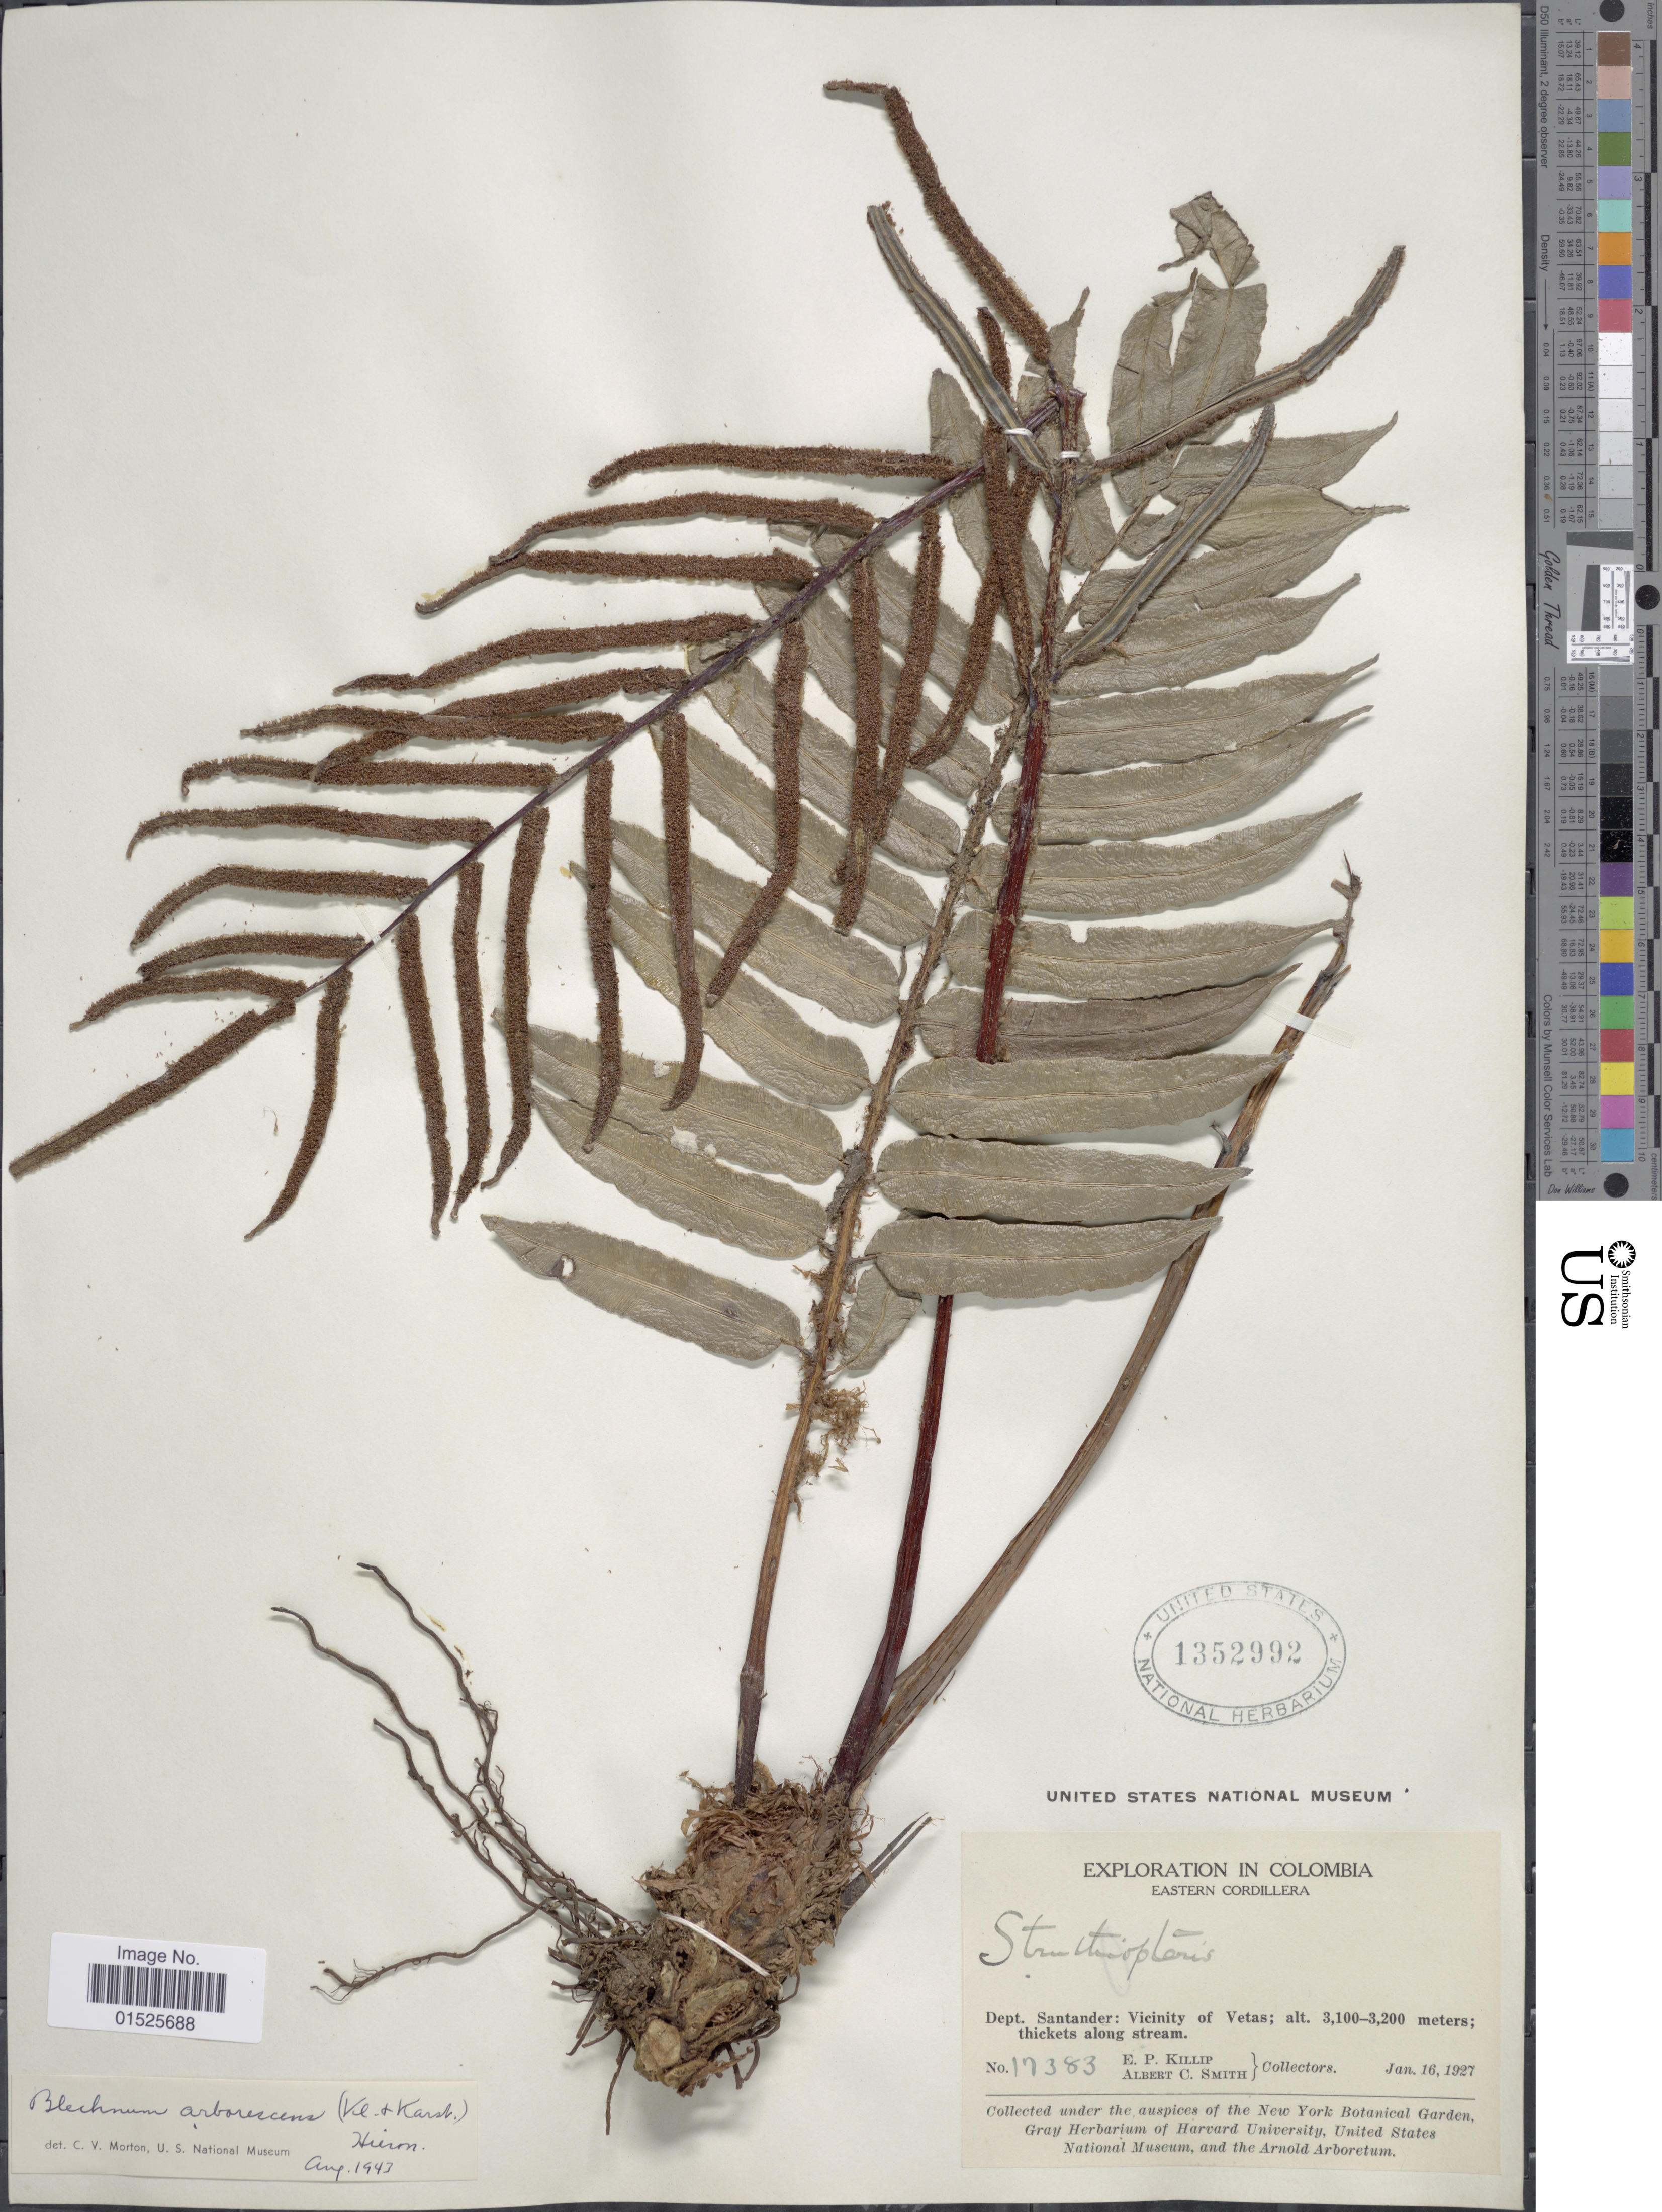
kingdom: Plantae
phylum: Tracheophyta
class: Polypodiopsida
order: Polypodiales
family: Blechnaceae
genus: Blechnum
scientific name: Blechnum cordatum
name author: (Desv.) Hieron.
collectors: E. P. Killip & A. C. Smith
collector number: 17383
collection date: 1927-01-16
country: Colombia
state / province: Santander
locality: Eastern Cordillera. Vicinity of Vetas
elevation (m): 3100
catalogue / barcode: US 1352992